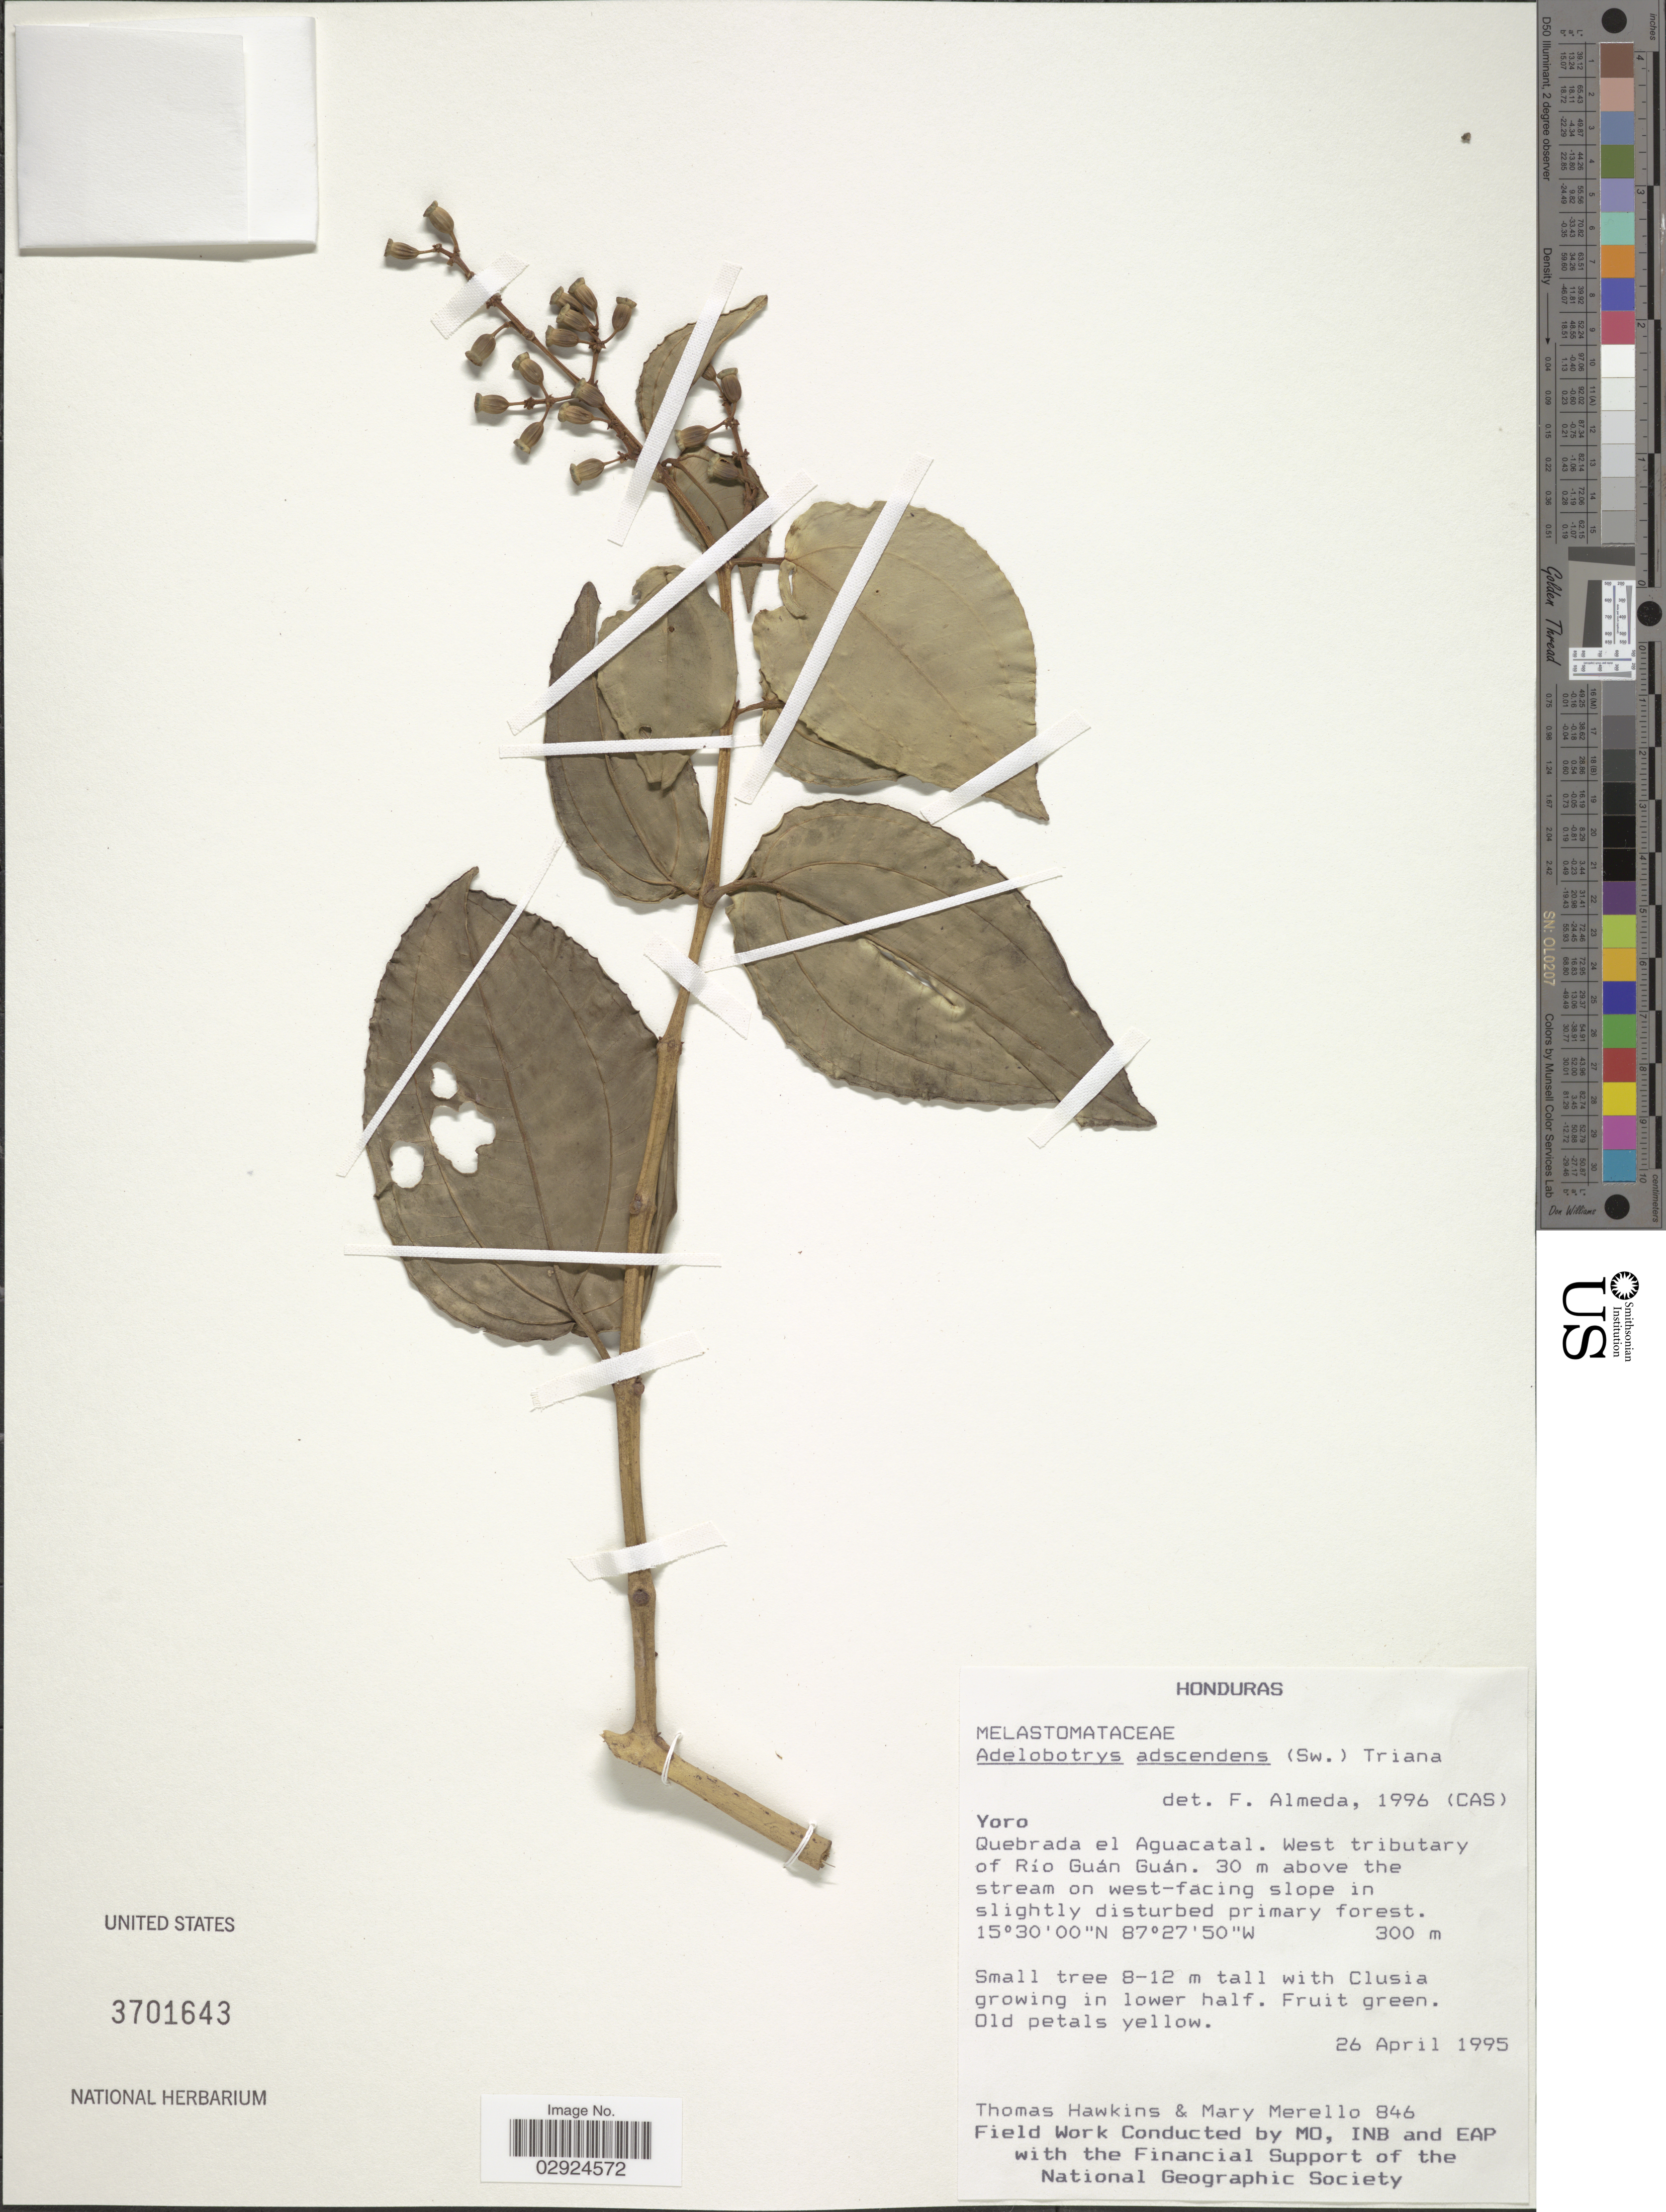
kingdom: Plantae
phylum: Tracheophyta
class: Magnoliopsida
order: Myrtales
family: Melastomataceae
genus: Adelobotrys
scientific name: Adelobotrys adscendens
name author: (Sw.) Triana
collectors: T. Hawkins & M. Merello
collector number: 846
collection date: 1995-04-26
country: Honduras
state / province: Yoro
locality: Quebrada el Aguacatal. West tributary of Río Guán Guán. 30 m above the stream on west-facing slope in slightly disturbed primary forest.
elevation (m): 300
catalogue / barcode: US 3701643